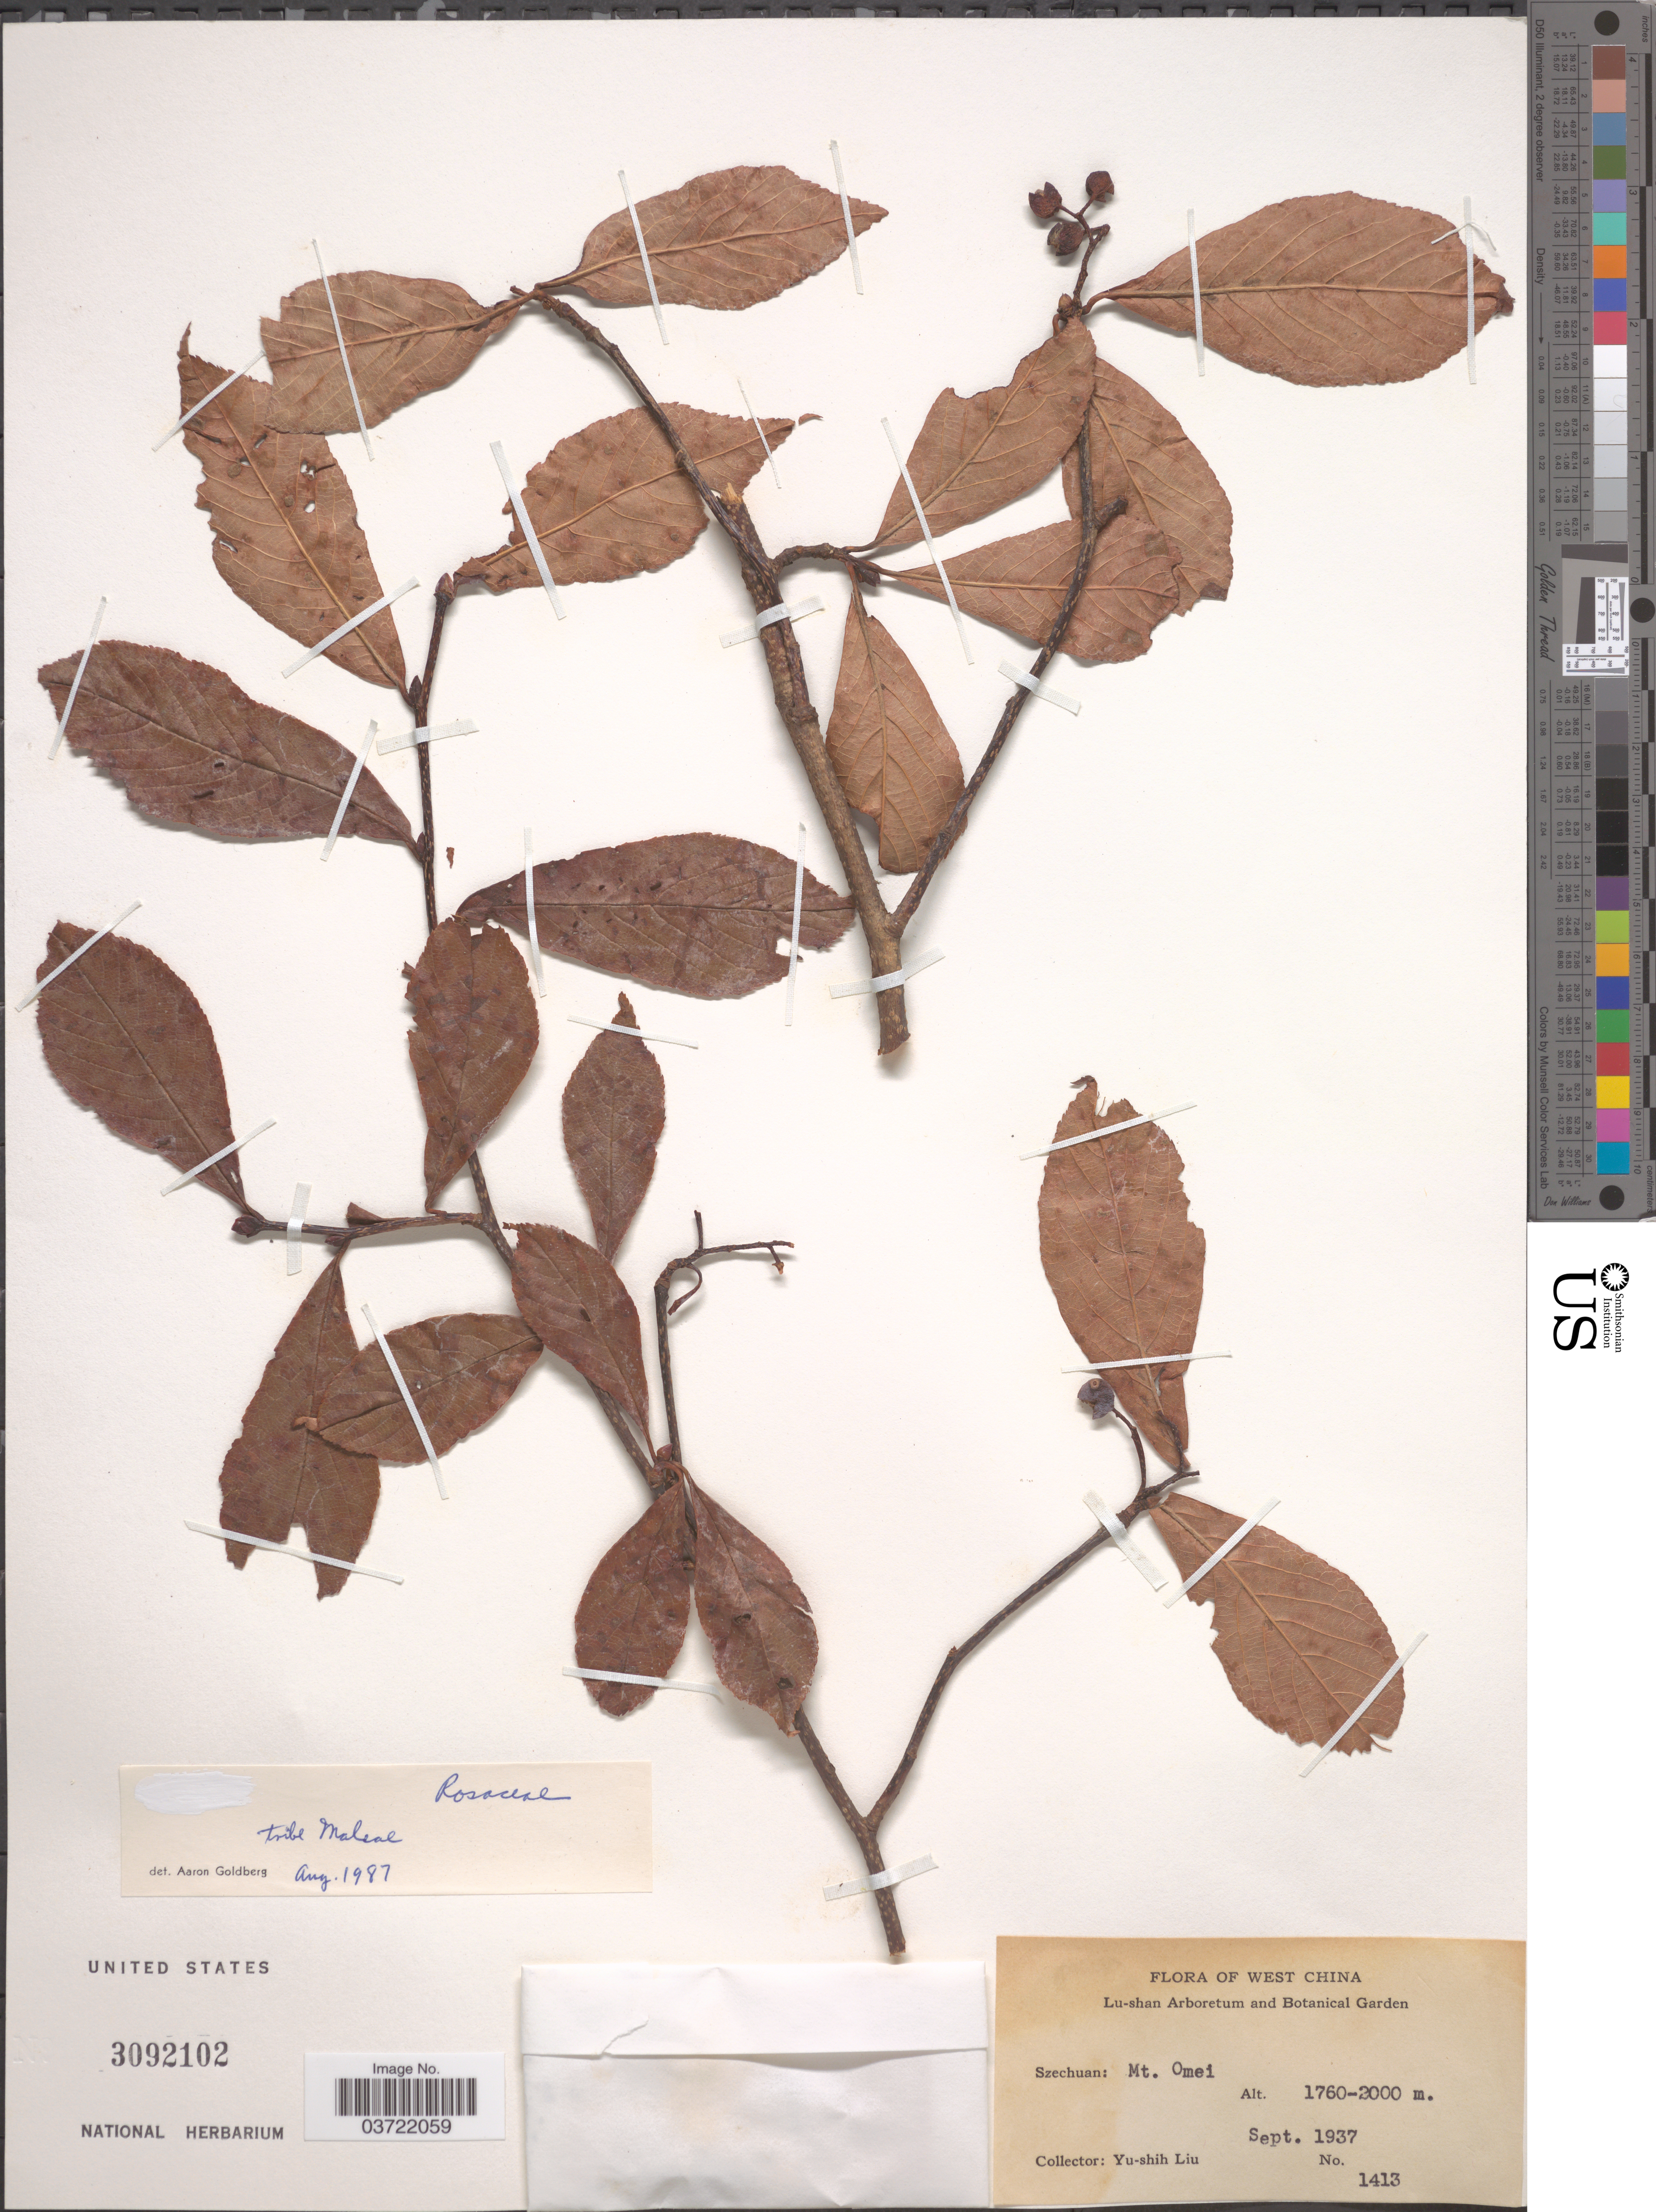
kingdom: Plantae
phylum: Tracheophyta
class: Liliopsida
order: Poales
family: Juncaceae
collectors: Y.-S. Liu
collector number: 1413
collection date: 1937-09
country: China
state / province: Sichuan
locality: West China. Szechuan: Mt. Omei.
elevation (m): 1760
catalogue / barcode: US 3092102